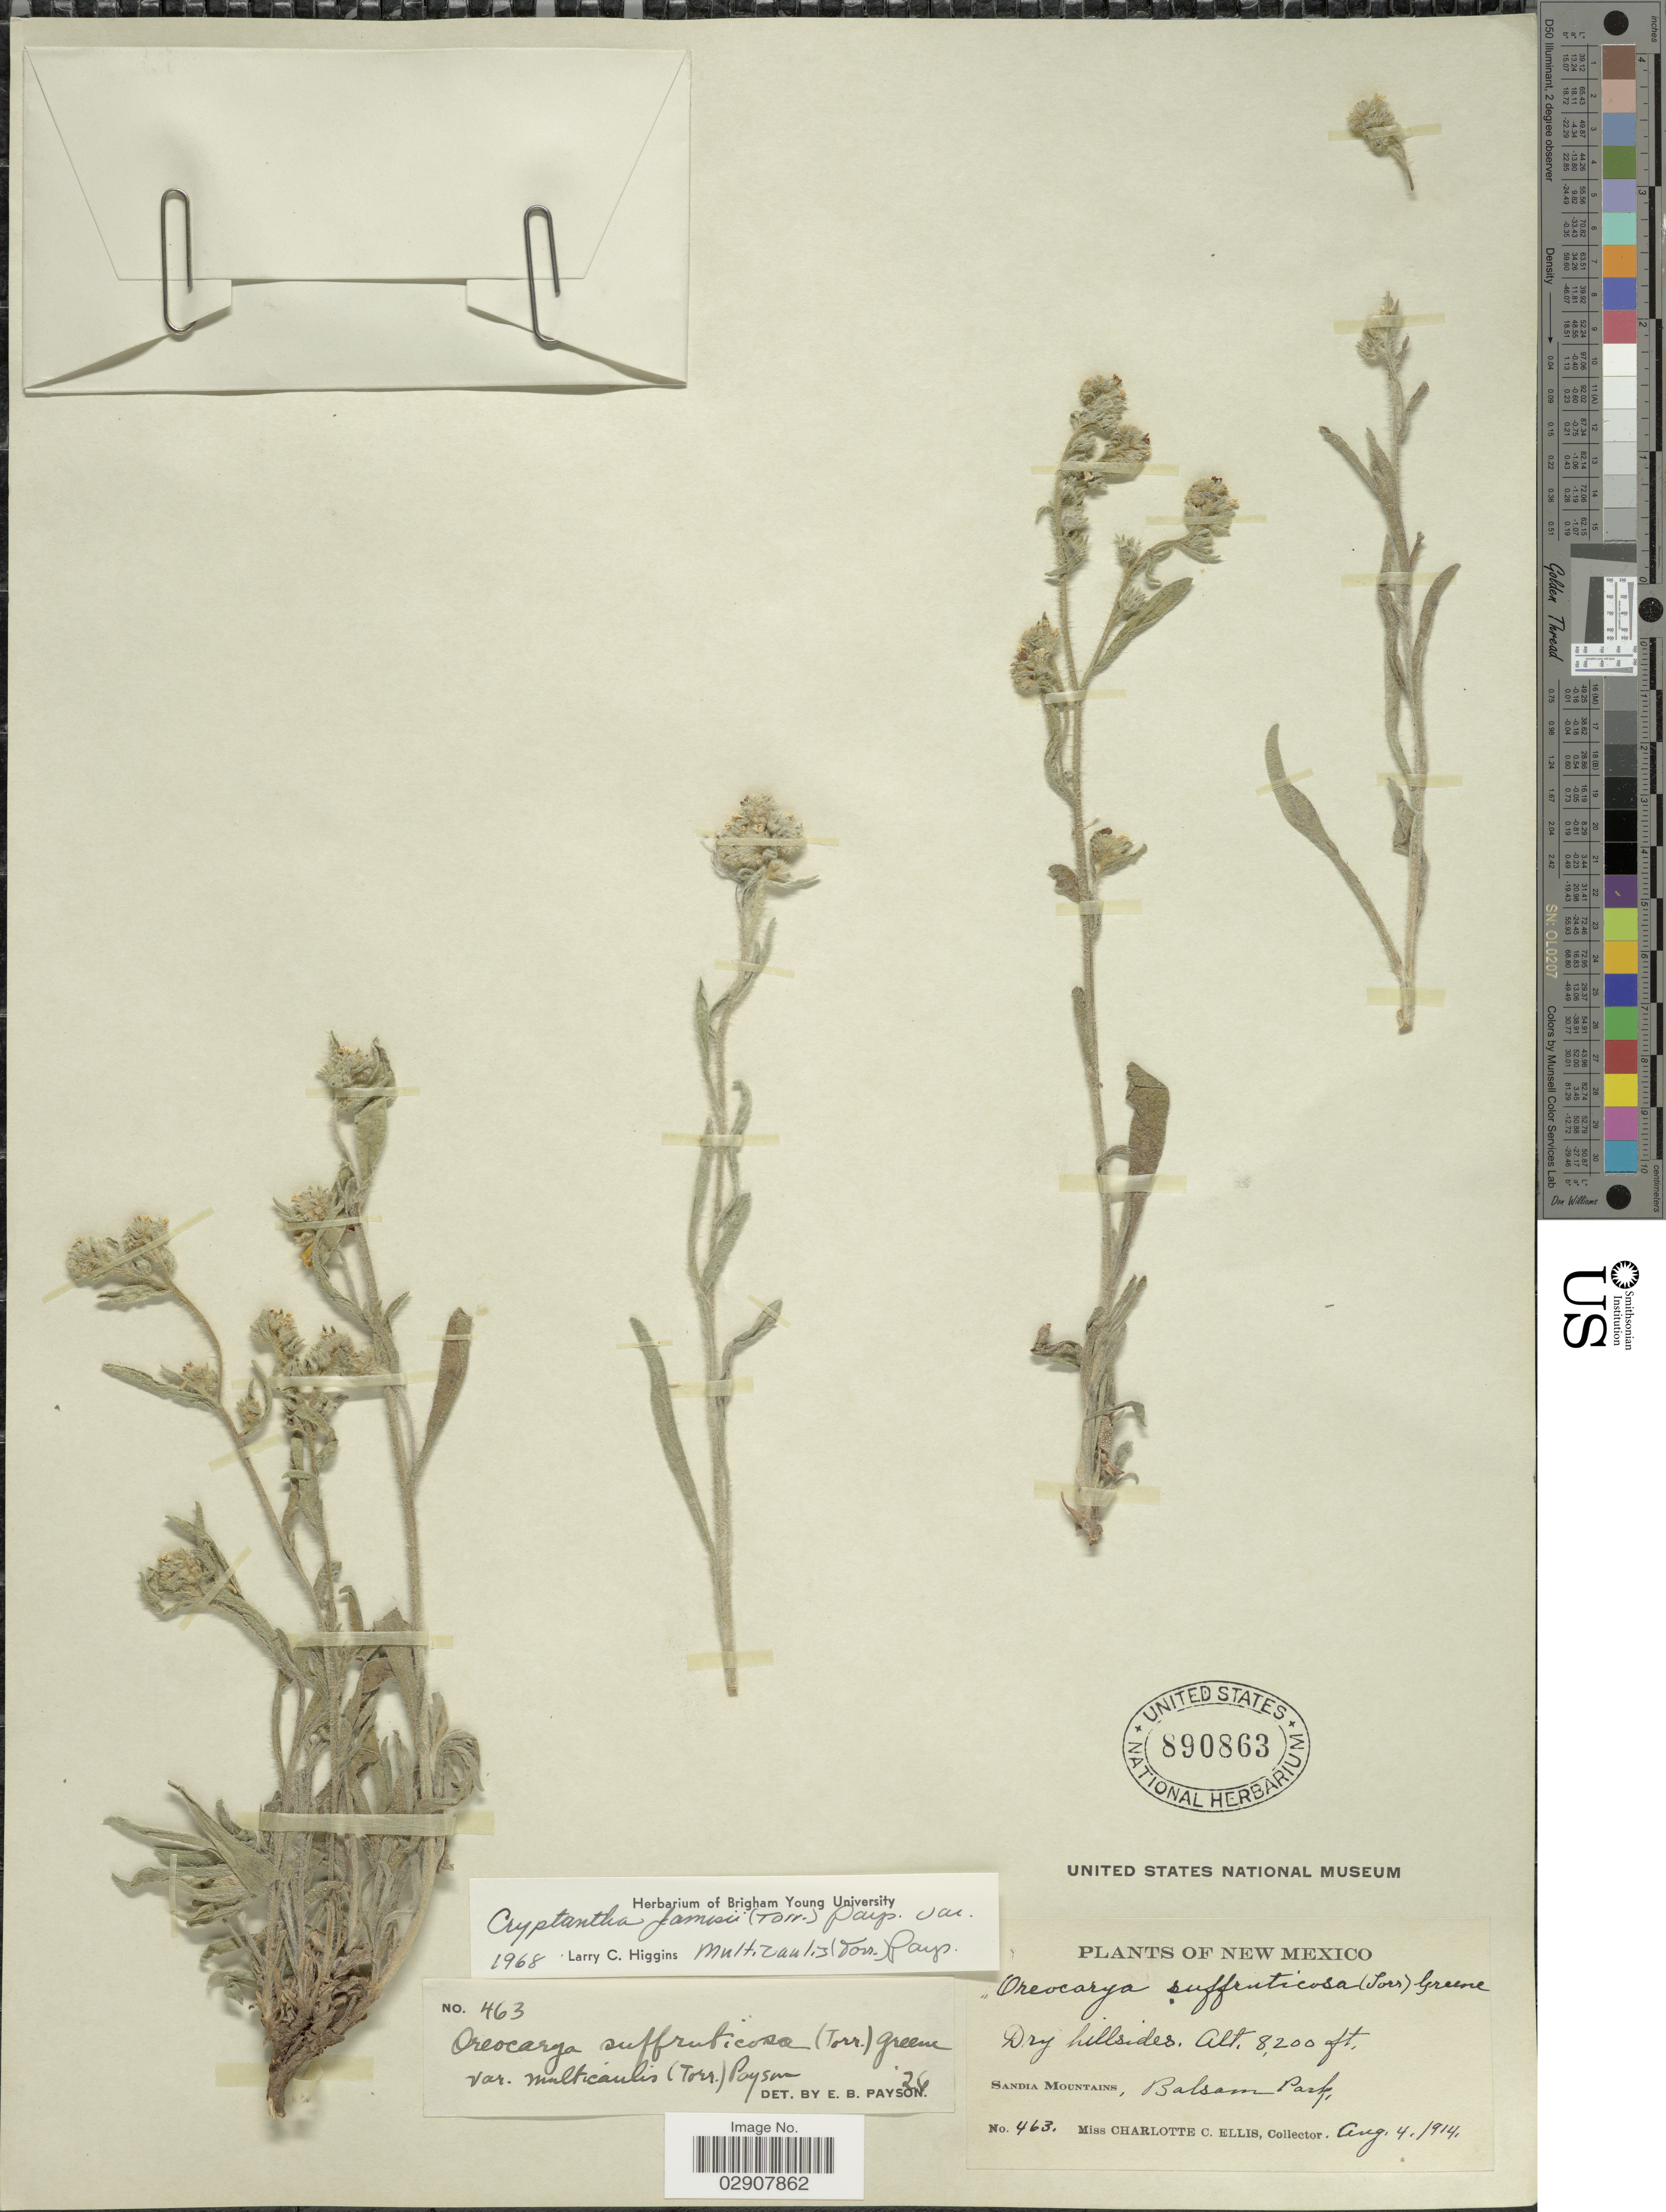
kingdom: Plantae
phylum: Tracheophyta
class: Magnoliopsida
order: Boraginales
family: Boraginaceae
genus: Cryptantha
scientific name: Cryptantha jamesii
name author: (Torr.) Payson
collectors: C. C. Ellis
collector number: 463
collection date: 1914-08-04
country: United States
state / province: New Mexico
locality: Dry hillsides. Sandia Mountains. Balsam Park. New Mexico.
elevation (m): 2499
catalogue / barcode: US 890863